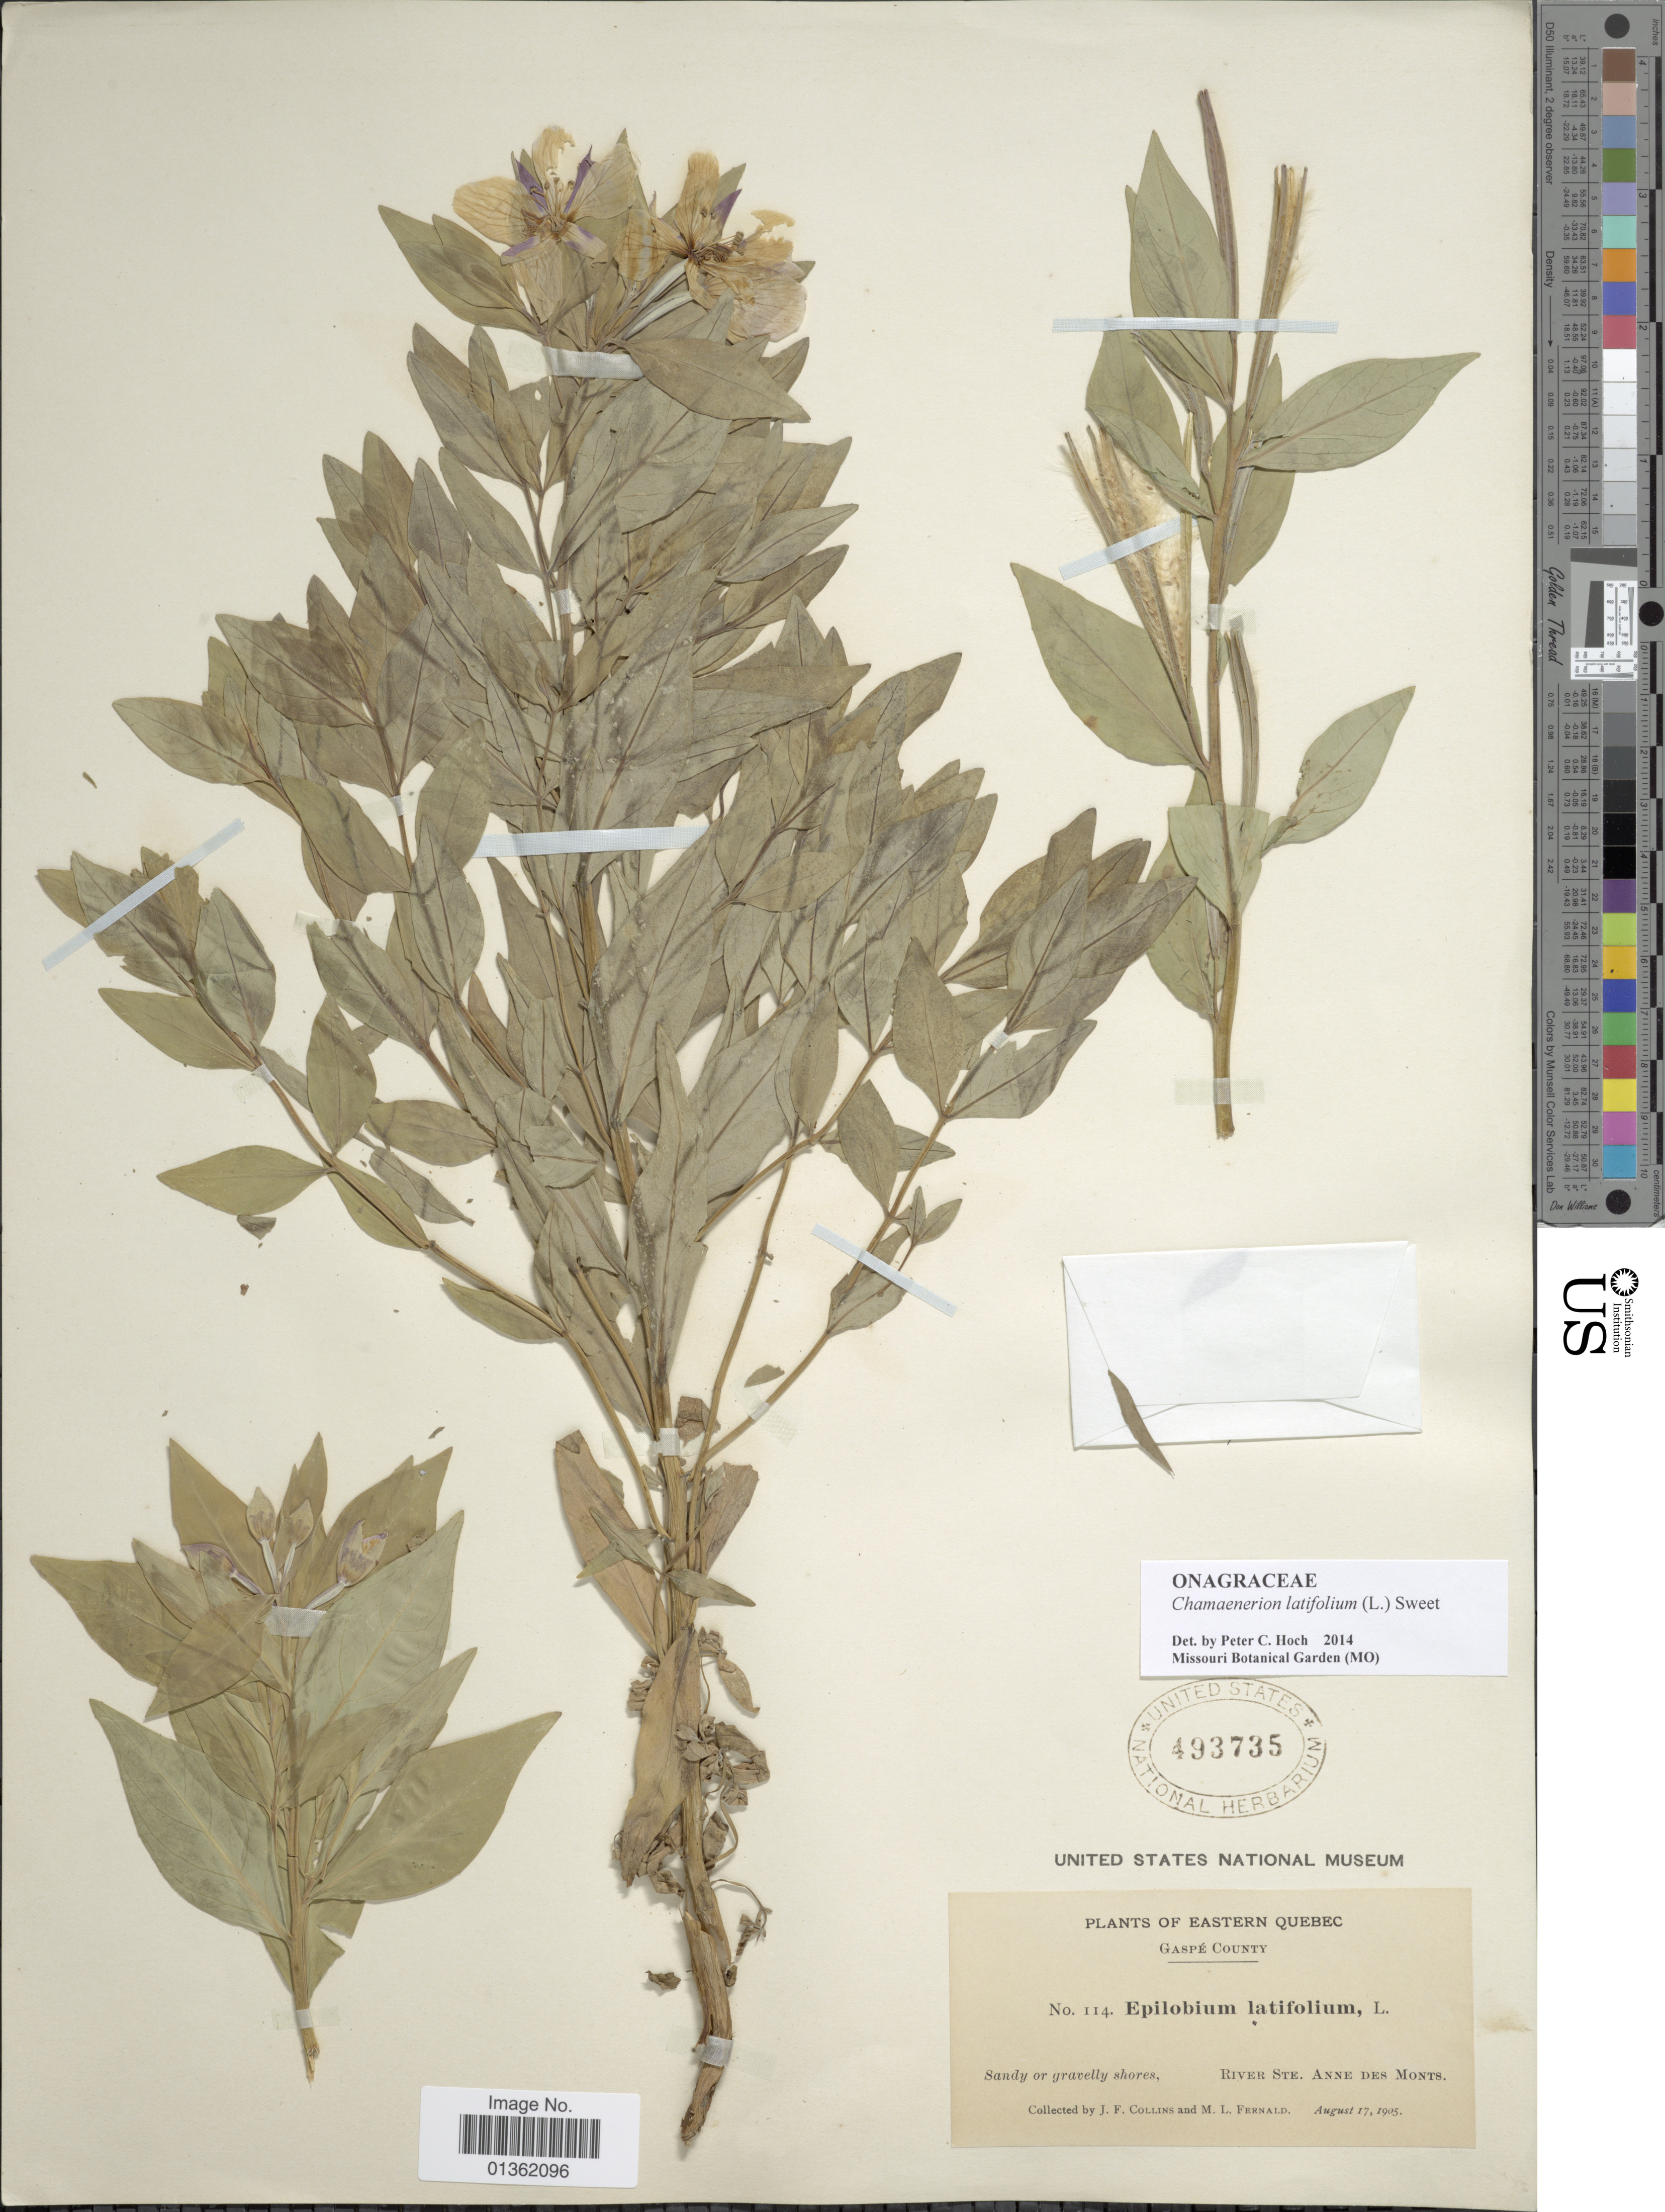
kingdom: Plantae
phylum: Tracheophyta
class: Magnoliopsida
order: Myrtales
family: Onagraceae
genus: Chamaenerion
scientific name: Chamaenerion latifolium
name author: (L.) Th. Fr. & Lange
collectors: J. Collins & M. L. Fernald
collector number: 114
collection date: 1905-08-17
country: Canada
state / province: Quebec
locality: Eastern Quebec. Gaspé County. Sandy or gravelly shores, River Ste. Anne des Monts.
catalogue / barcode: US 493735